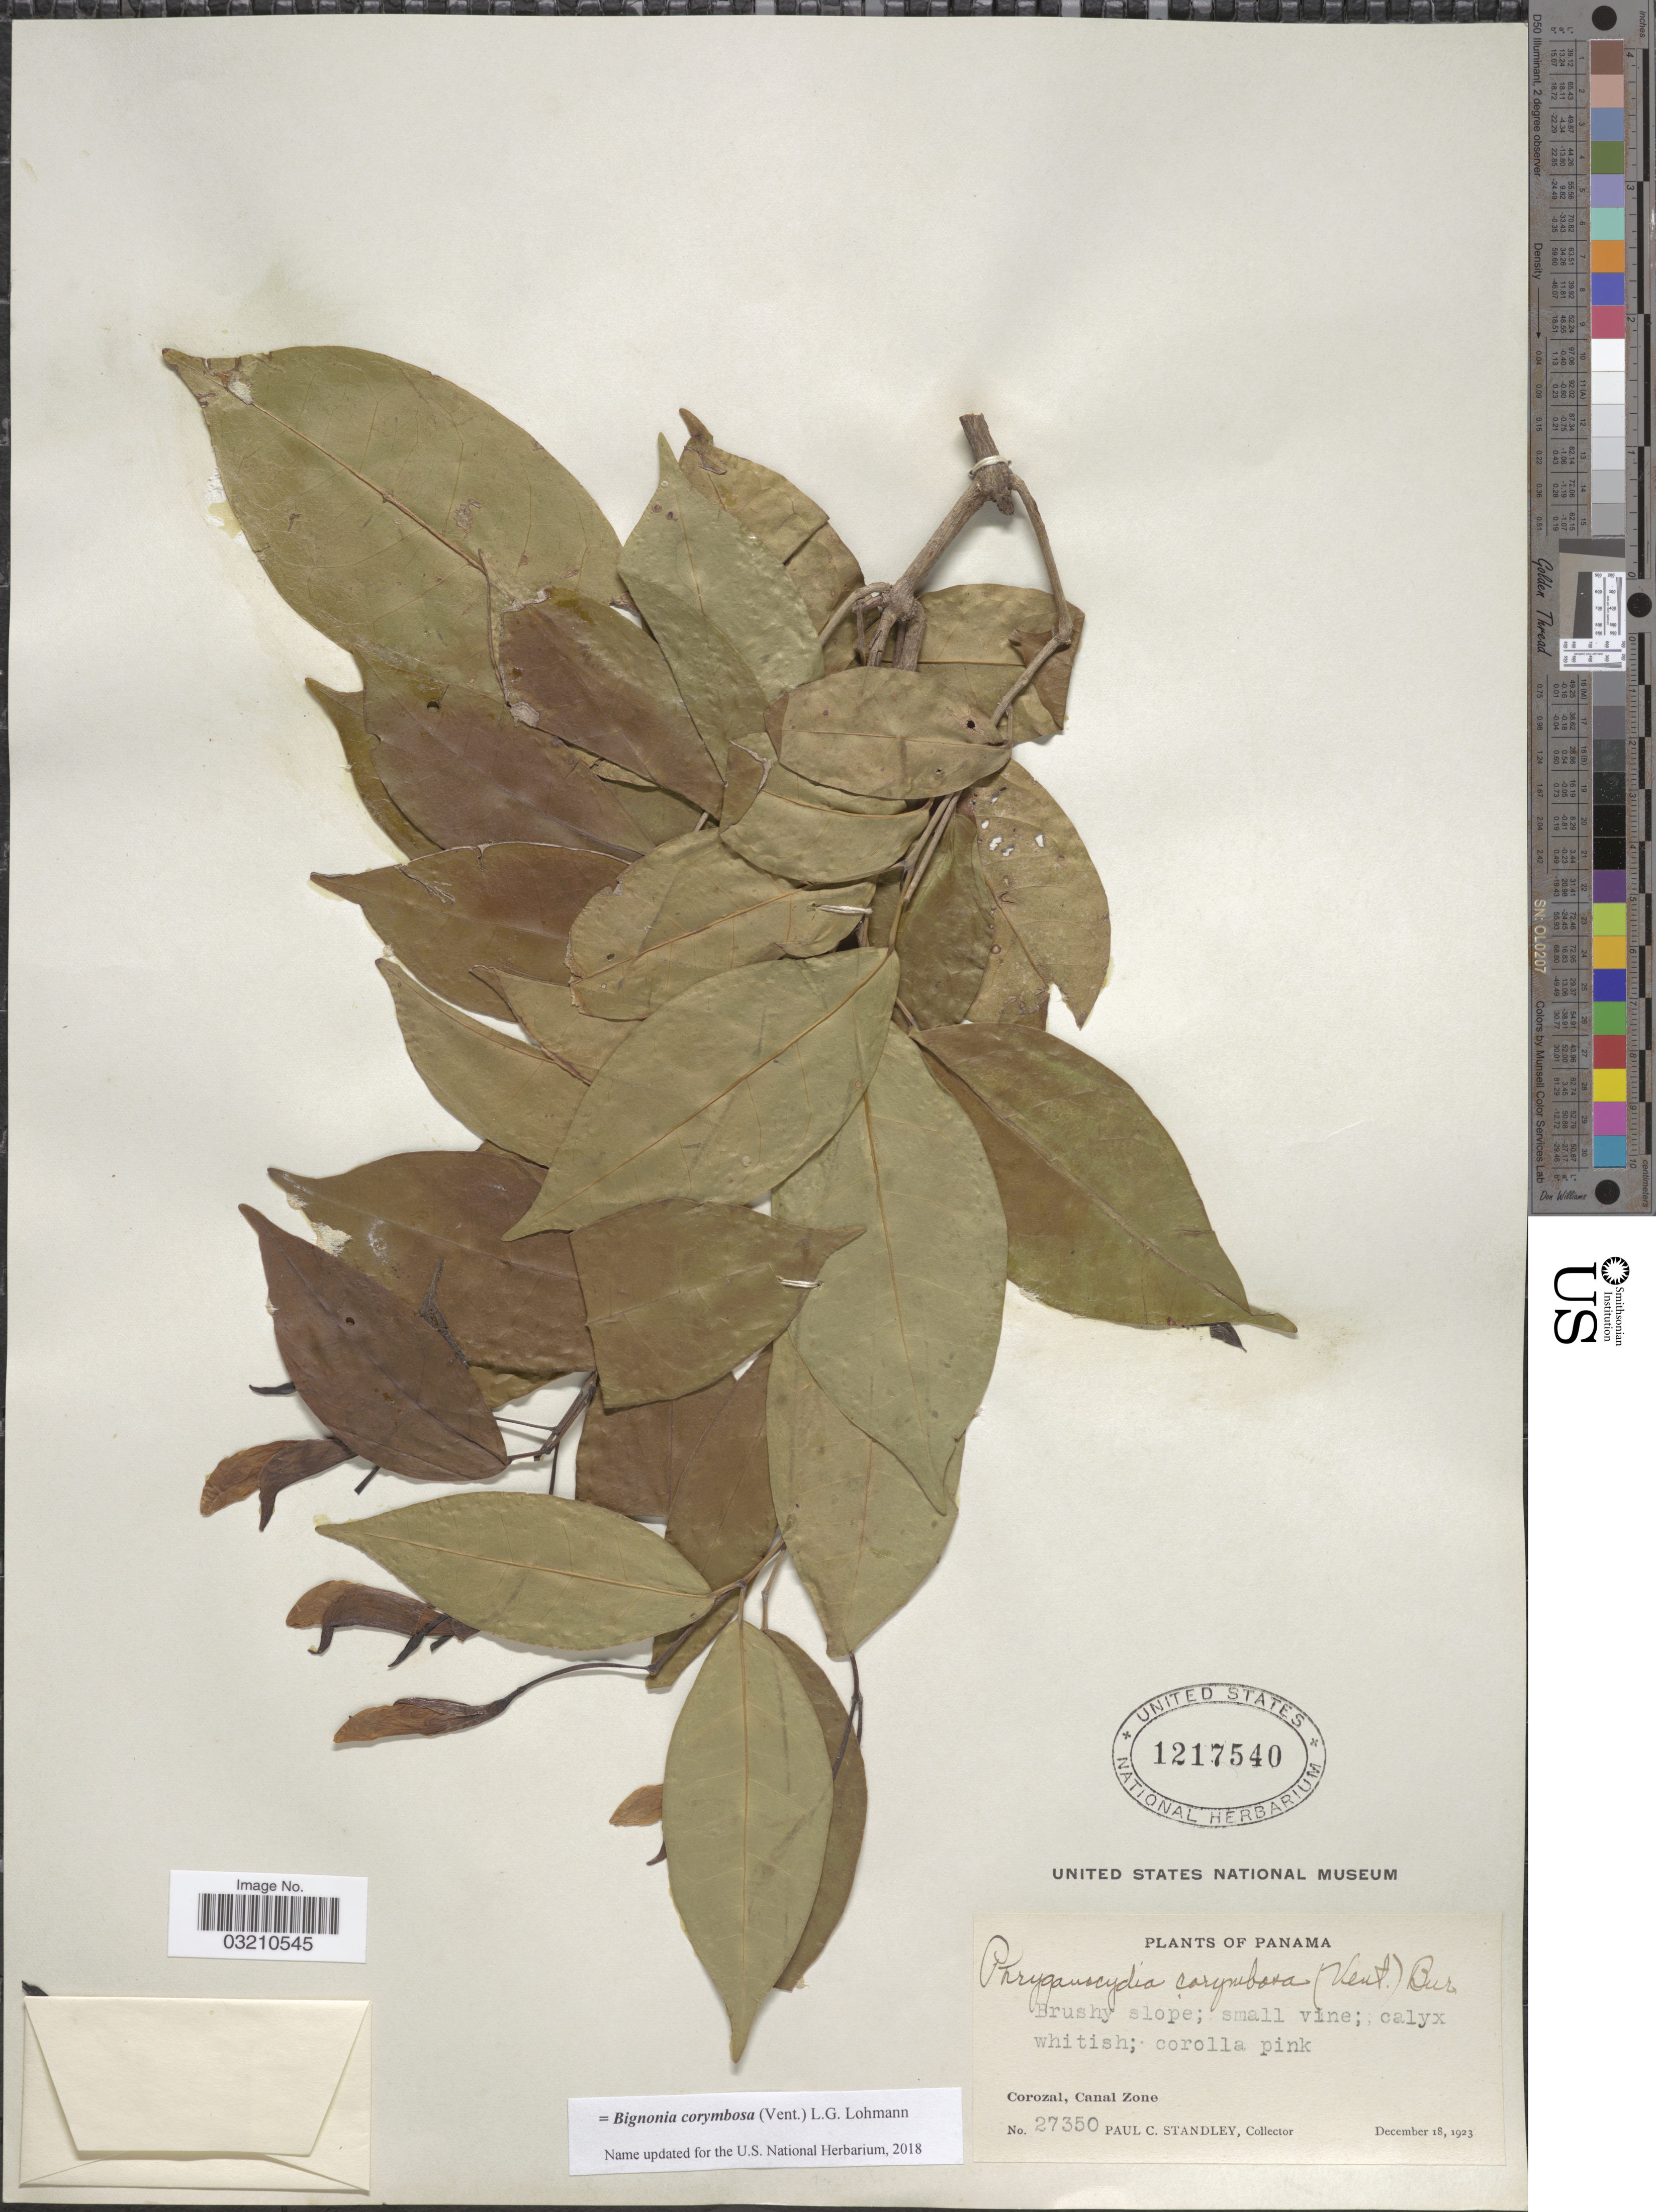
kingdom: Plantae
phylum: Tracheophyta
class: Magnoliopsida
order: Lamiales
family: Bignoniaceae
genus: Bignonia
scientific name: Bignonia corymbosa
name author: (Vent.) L.G. Lohmann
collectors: P. C. Standley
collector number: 27350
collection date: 1923-12-18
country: Panama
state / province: Colón / Panamá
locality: Corozal, Canal Zone.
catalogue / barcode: US 1217540